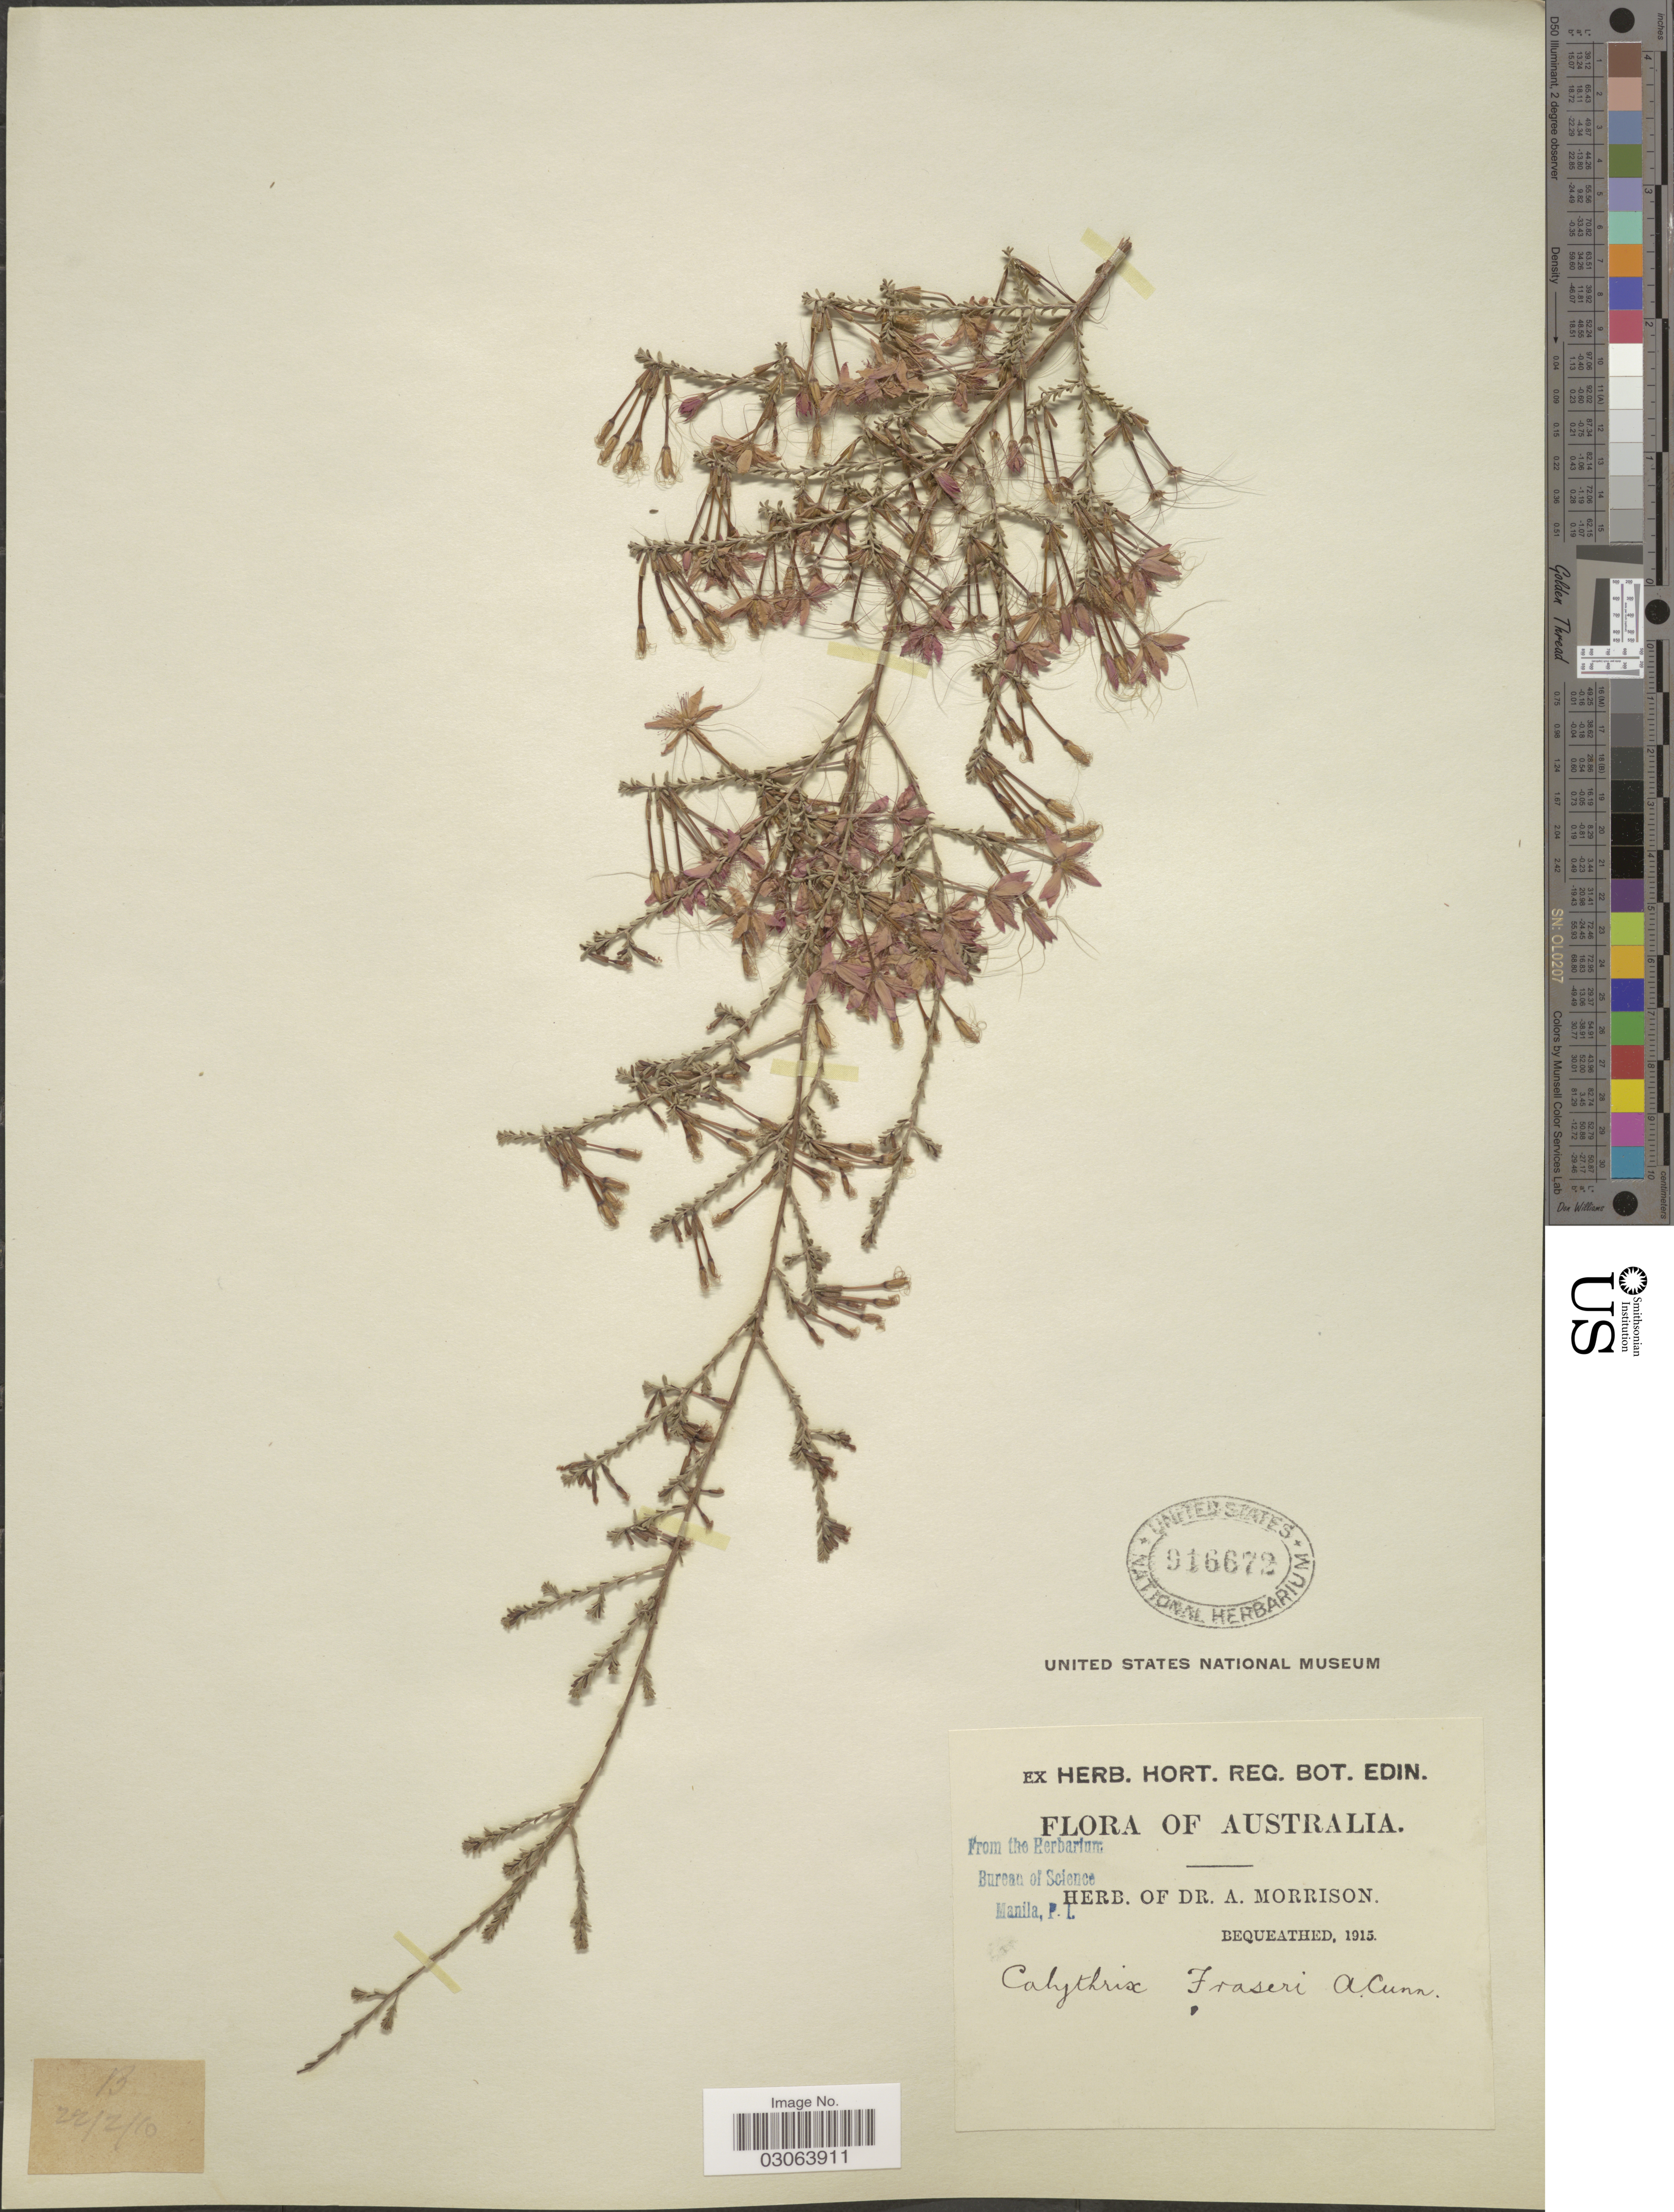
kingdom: Plantae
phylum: Tracheophyta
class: Magnoliopsida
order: Myrtales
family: Myrtaceae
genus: Calytrix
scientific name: Calytrix fraseri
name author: A. Cunn.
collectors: ex herb. Dr. A. Morrison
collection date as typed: Transcribed d/m/y: 22/2/10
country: Australia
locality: B [unsure placement]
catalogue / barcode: US 916672